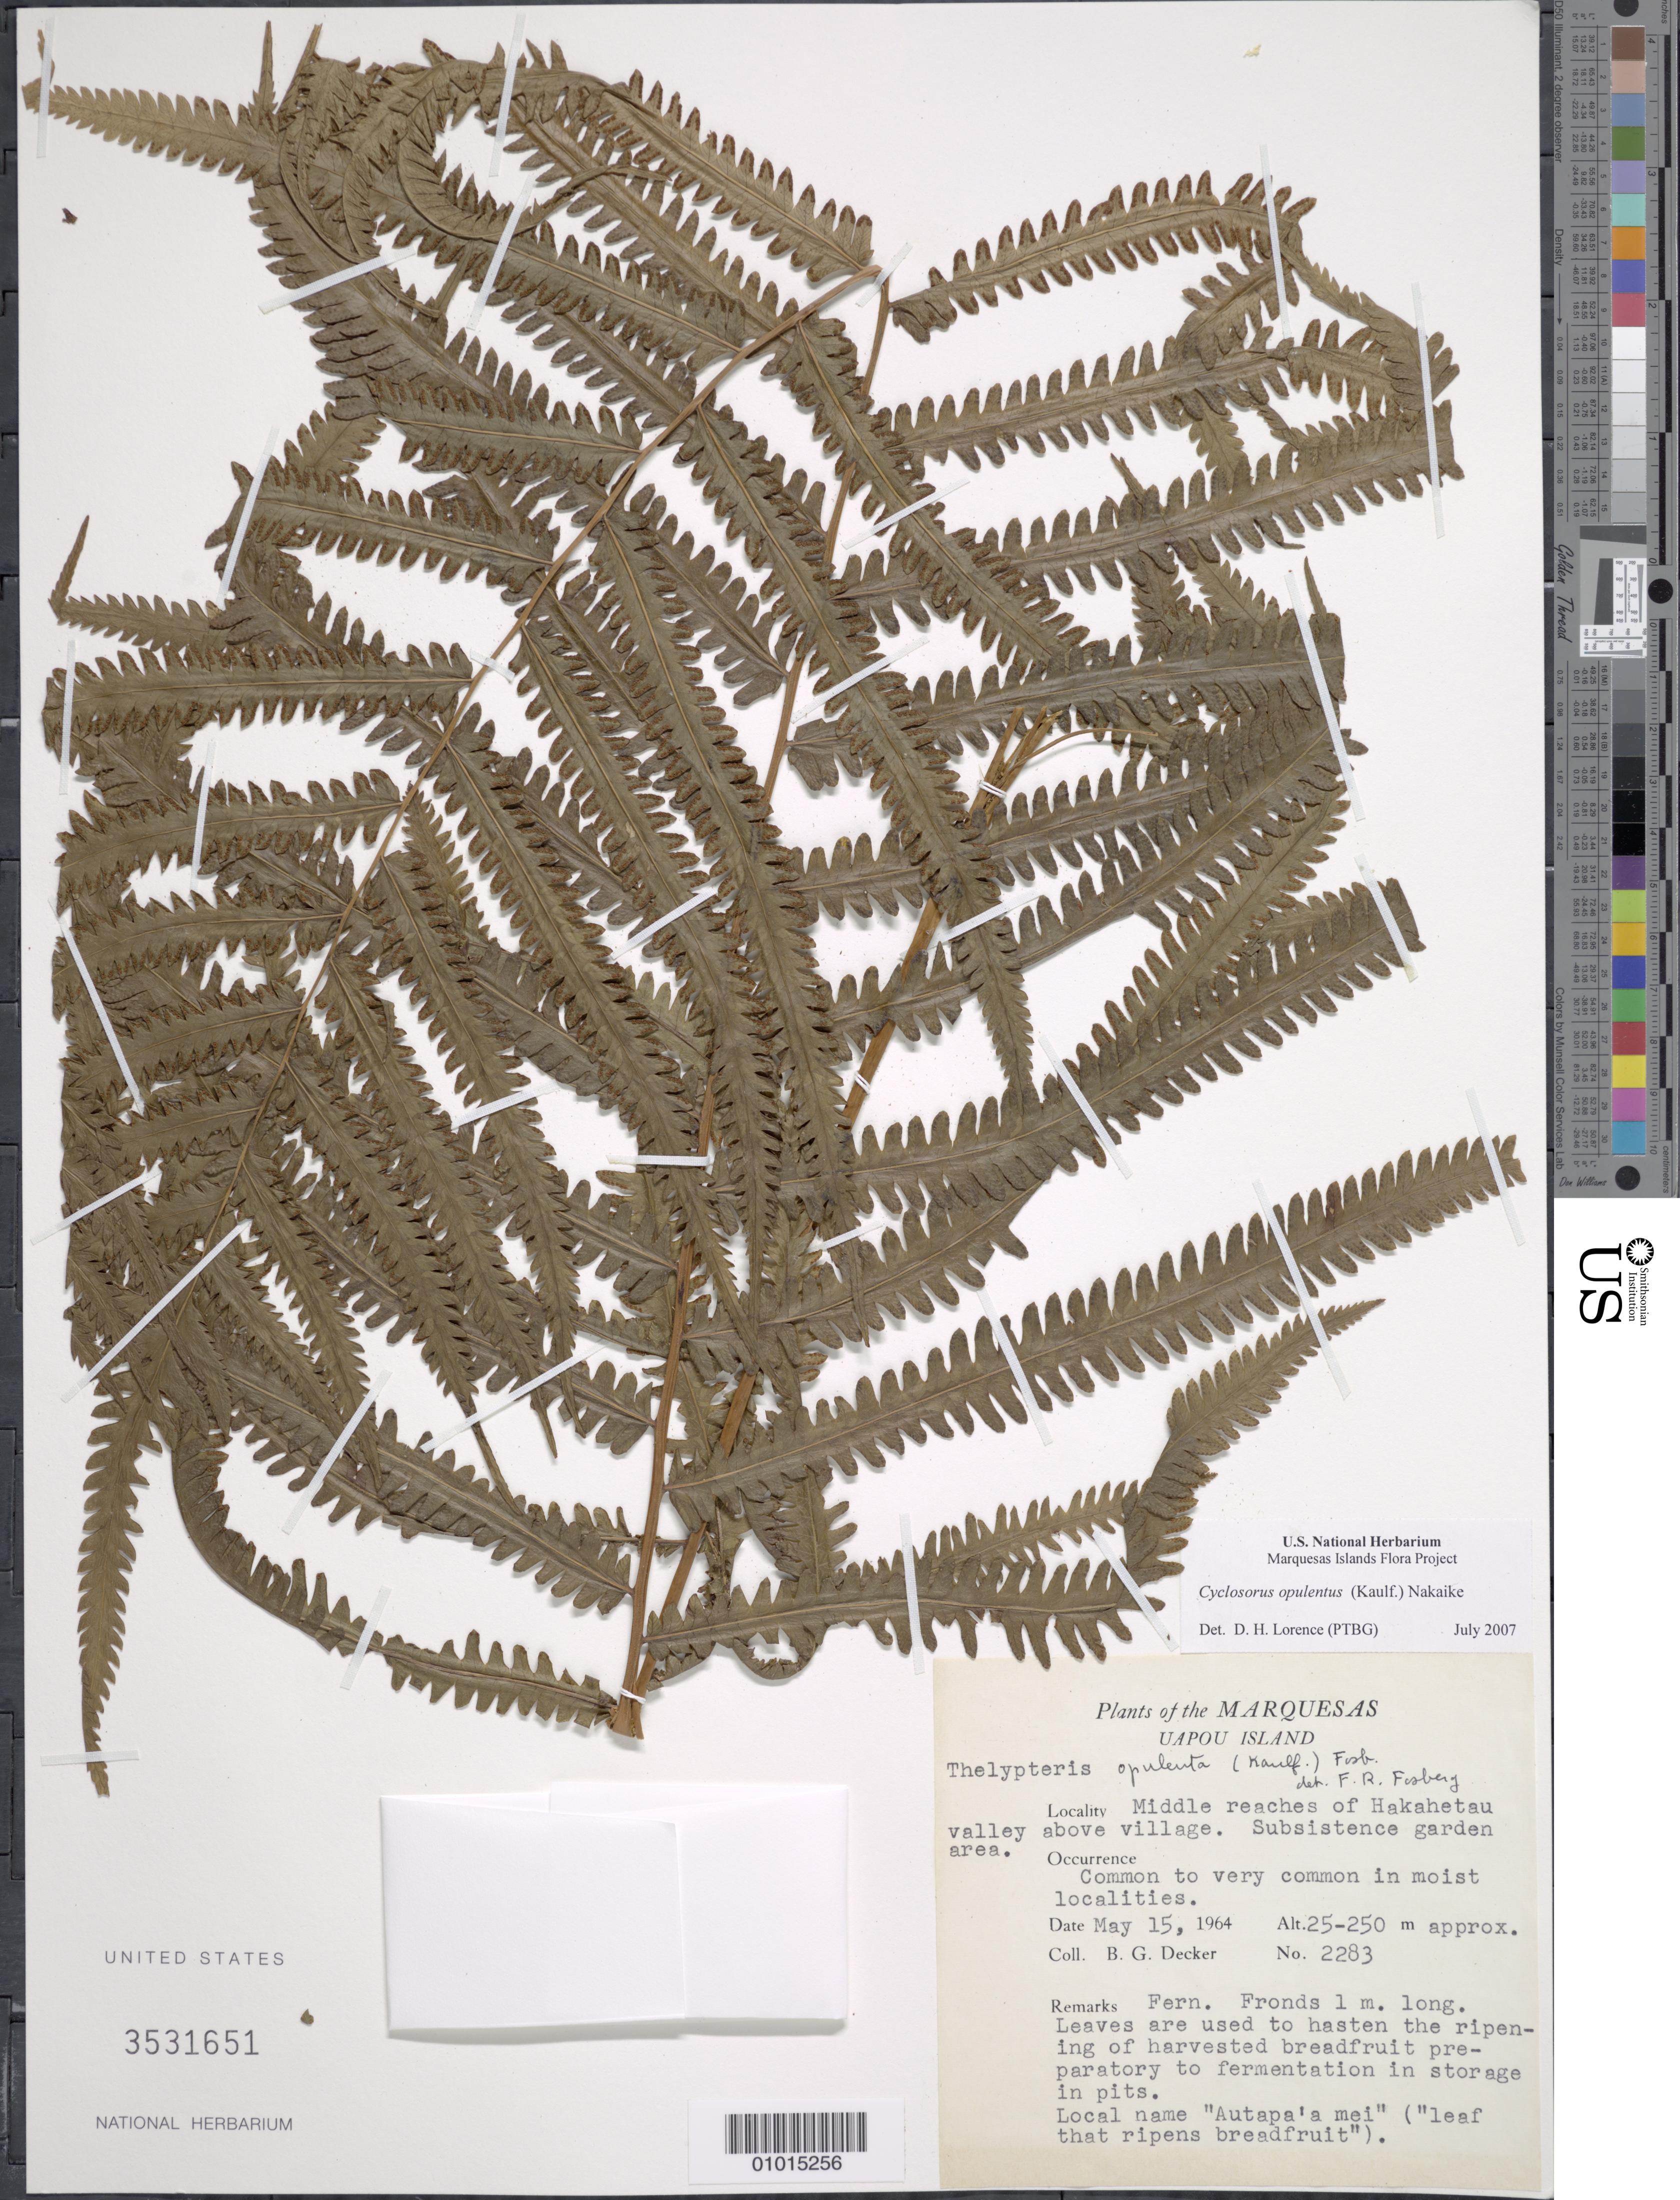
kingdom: Plantae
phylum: Tracheophyta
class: Polypodiopsida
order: Polypodiales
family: Thelypteridaceae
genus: Amphineuron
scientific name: Amphineuron opulentum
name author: (Kaulf.) Holttum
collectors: B. G. Decker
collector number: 2283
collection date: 1964-05-15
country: French Polynesia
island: Ua Pou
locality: Middle reaches of Hakahetau valley above village; subsistence garden area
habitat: Common to very common in moist localities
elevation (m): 20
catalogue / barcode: US 3531651